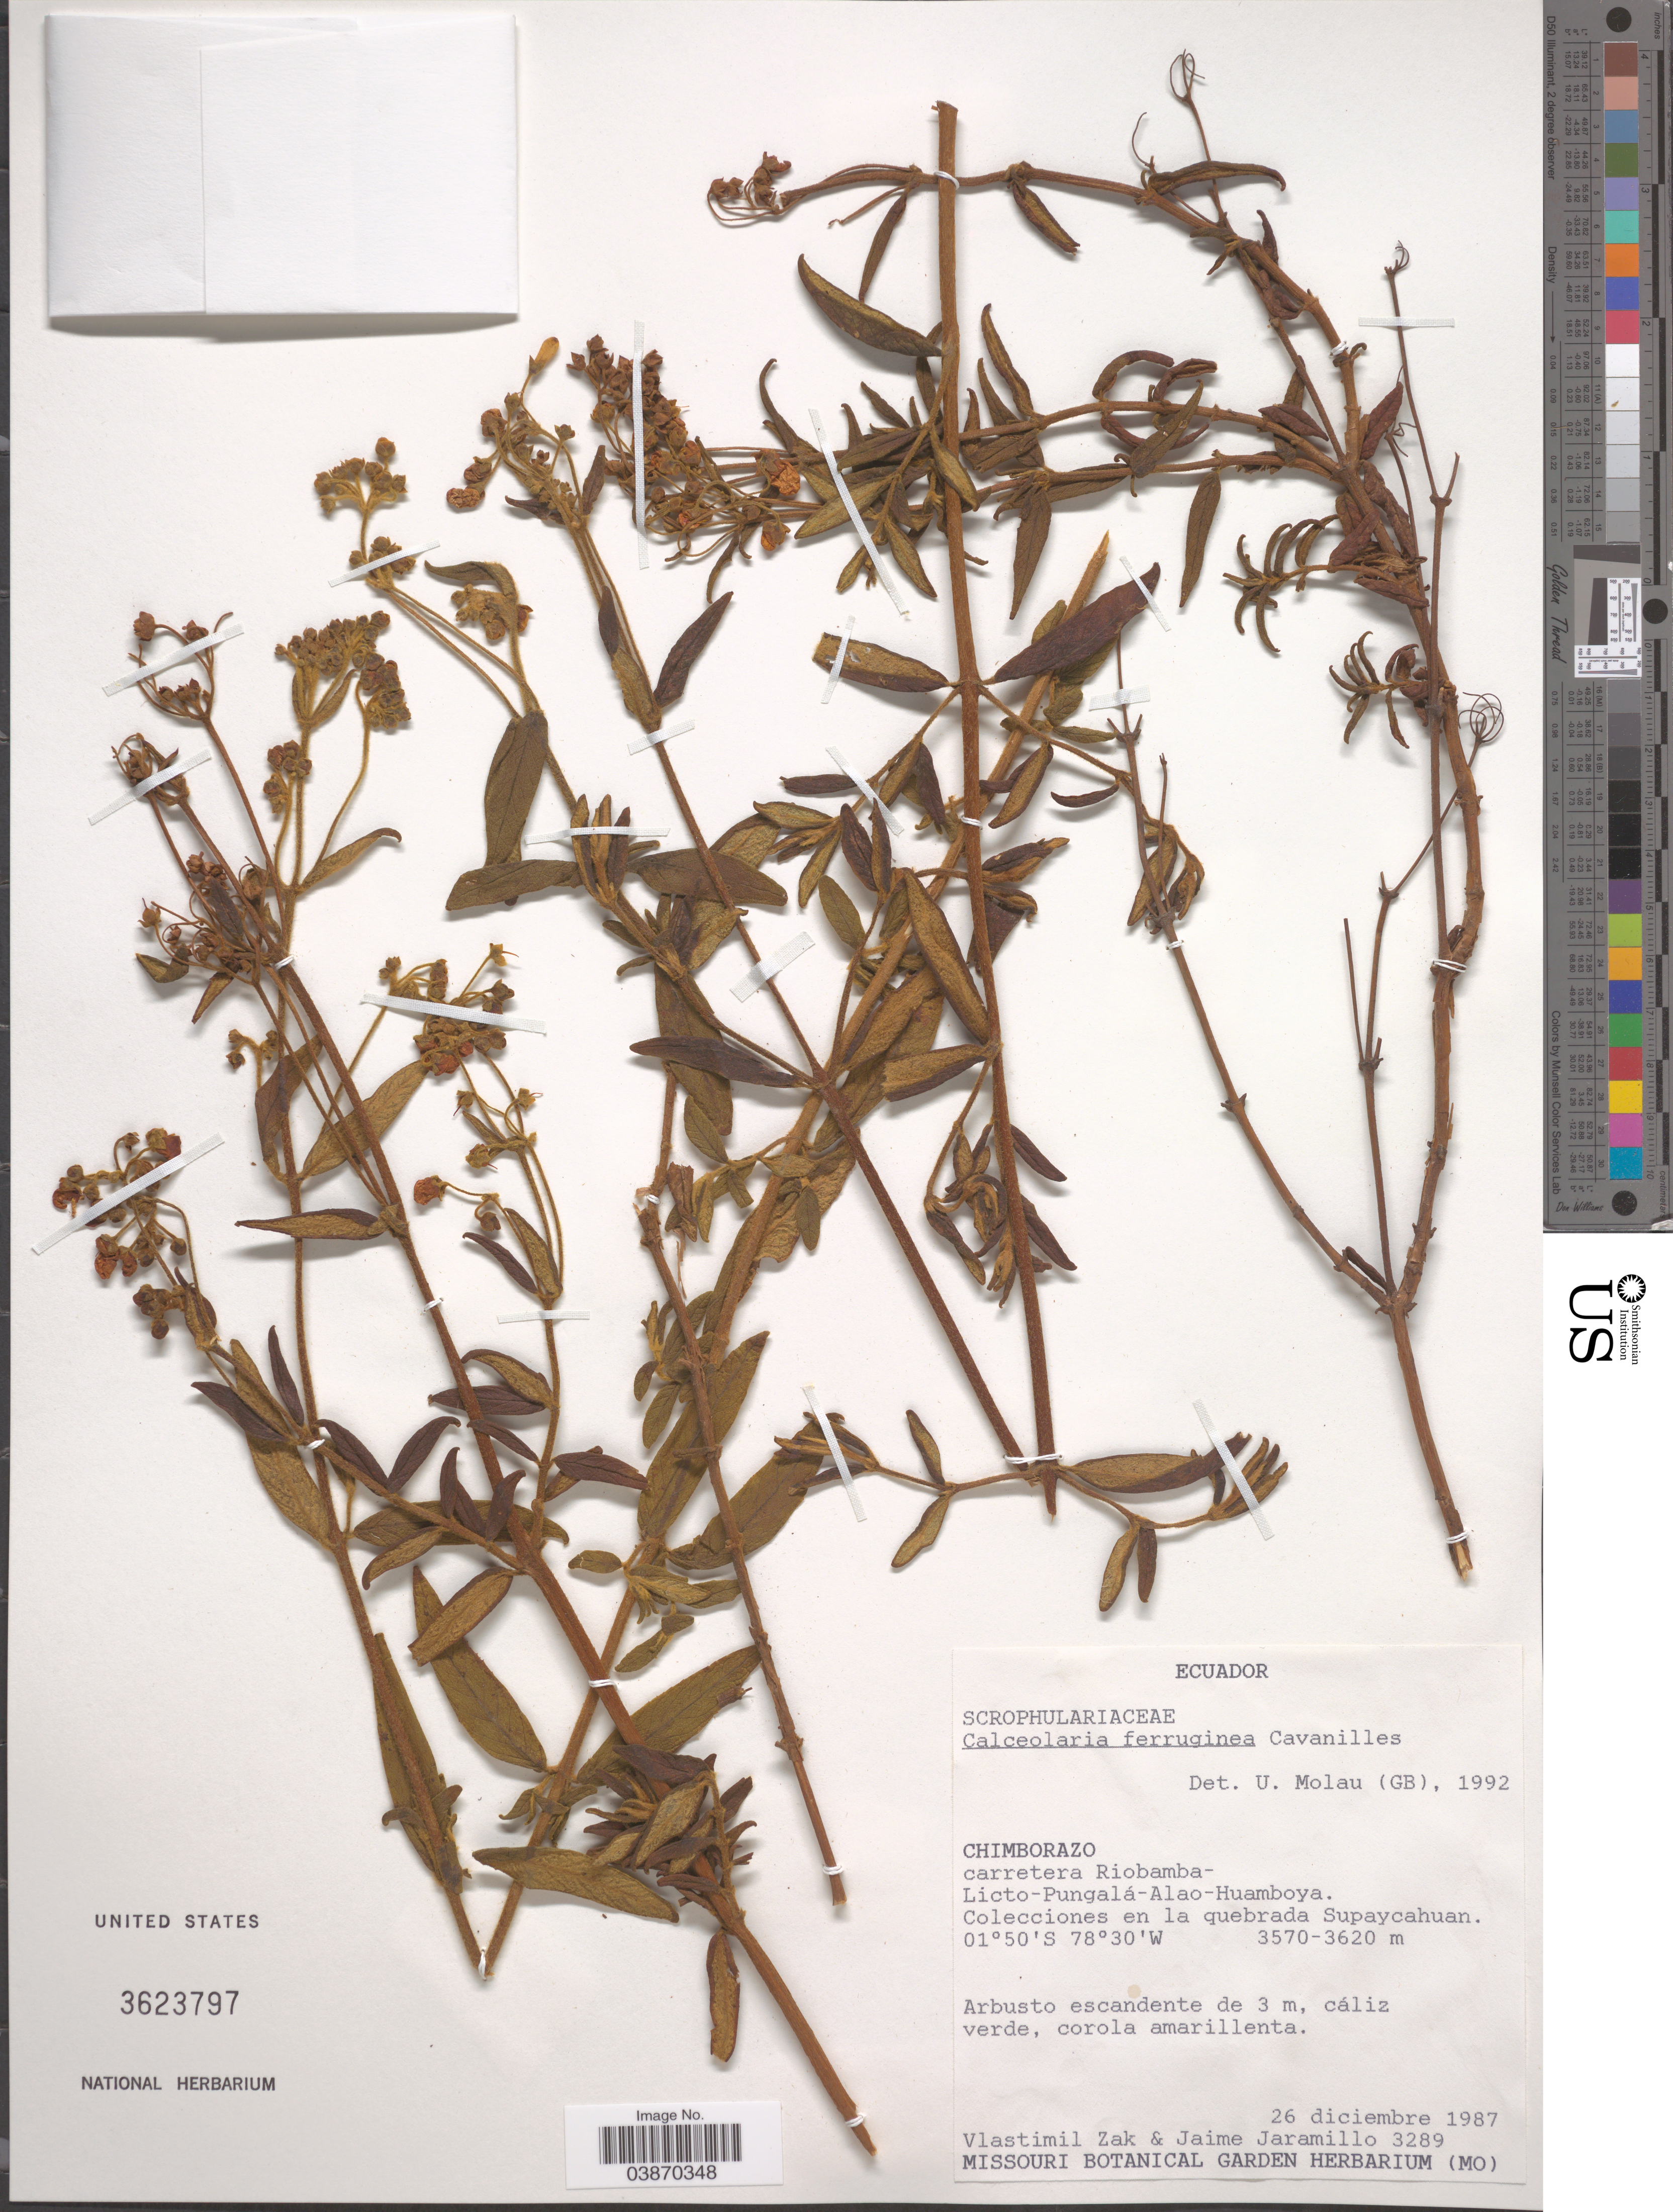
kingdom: Plantae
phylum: Tracheophyta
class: Magnoliopsida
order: Lamiales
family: Calceolariaceae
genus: Calceolaria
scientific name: Calceolaria ferruginea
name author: Cav.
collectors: V. Zak & J. Jaramillo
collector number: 3289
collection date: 1987-12-26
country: Ecuador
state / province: Chimborazo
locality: Carretera Riobamba-Licto-Pungalá-Alao-Huamboya. En la quebrada Supaycahuan.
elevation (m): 3570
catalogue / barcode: US 3623797